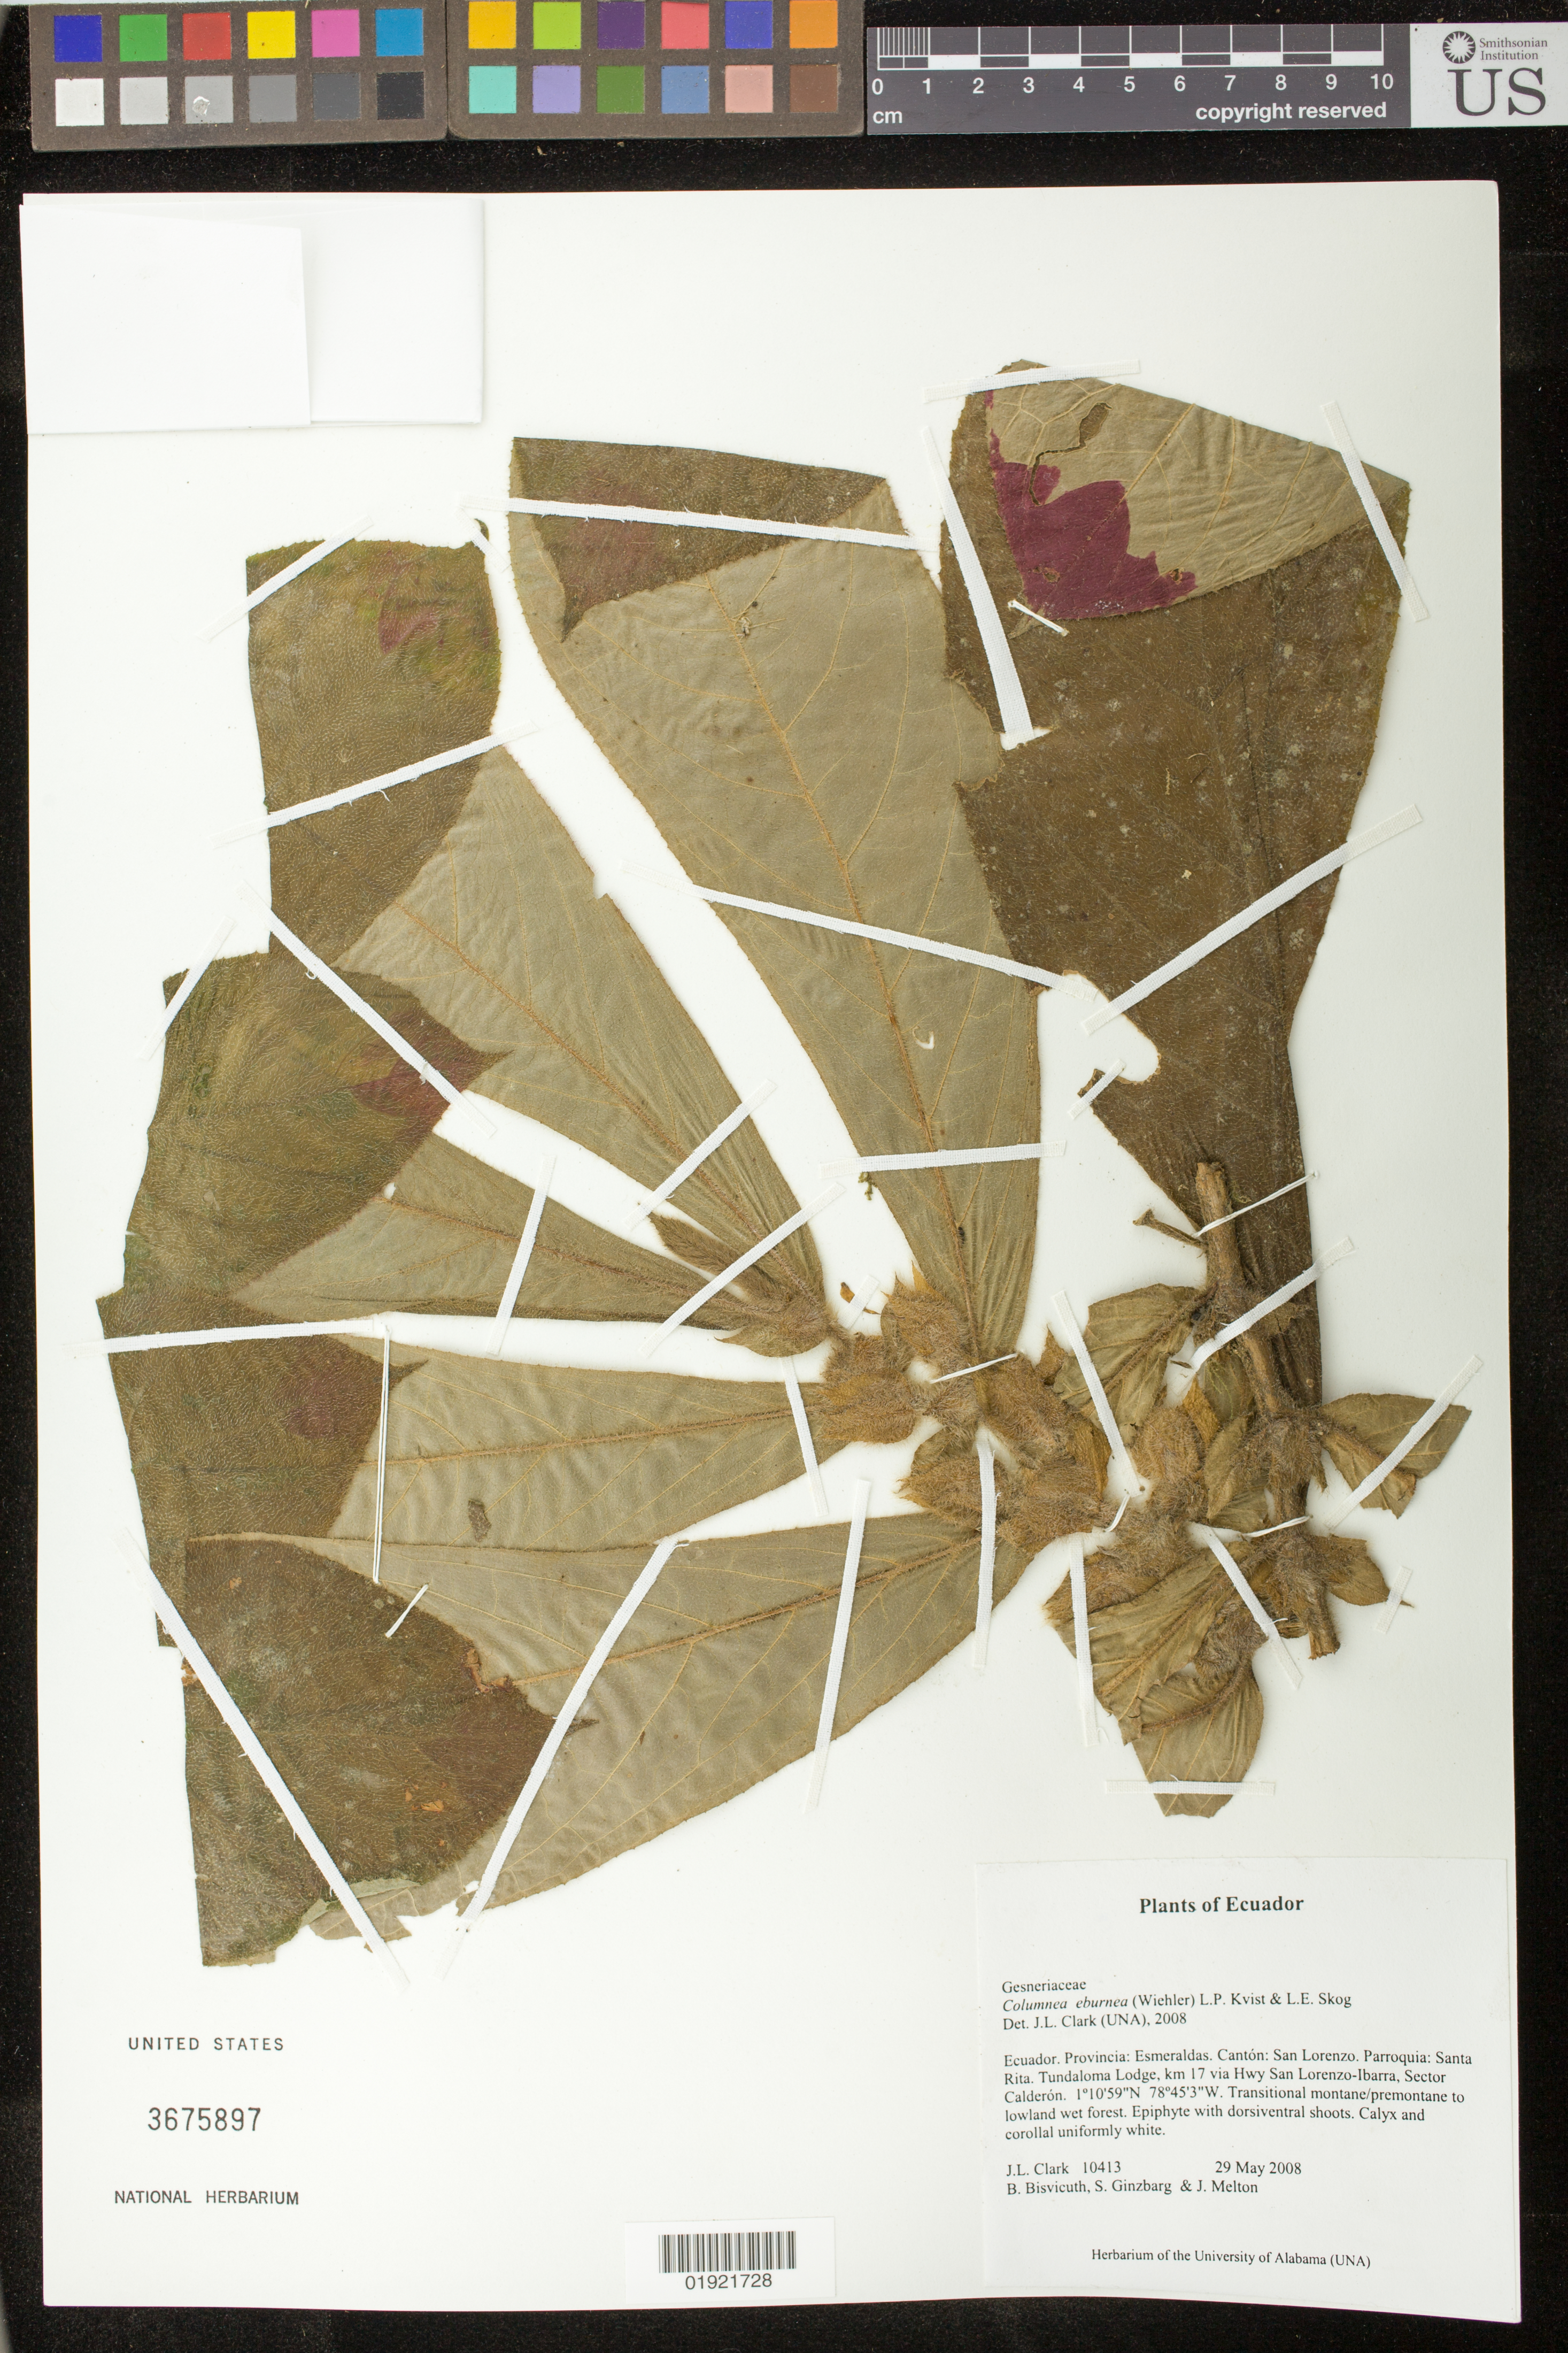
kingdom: Plantae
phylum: Tracheophyta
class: Magnoliopsida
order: Lamiales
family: Gesneriaceae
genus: Columnea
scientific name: Columnea eburnea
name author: (Wiehler) L.P. Kvist & L.E. Skog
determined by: Clark, J. L., (SEL), The Marie Selby Botanical Garden (UNITED STATES)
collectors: J. L. Clark, B. Bisvicuth, S. Ginzbarg & J. Melton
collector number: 10413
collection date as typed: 29 May 2008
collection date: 2008-05-29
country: Ecuador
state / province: Esmeraldas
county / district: San Lorenzo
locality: Parroquia: Santa Rita. Tundaloma Lodge, km 17 via Hwy San Lorenzo-Ibarra, Sector Calderon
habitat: Transitional montane/premontane to lowland wet forest.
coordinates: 1 10 59 N, 78 45 3 W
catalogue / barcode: US 3675897